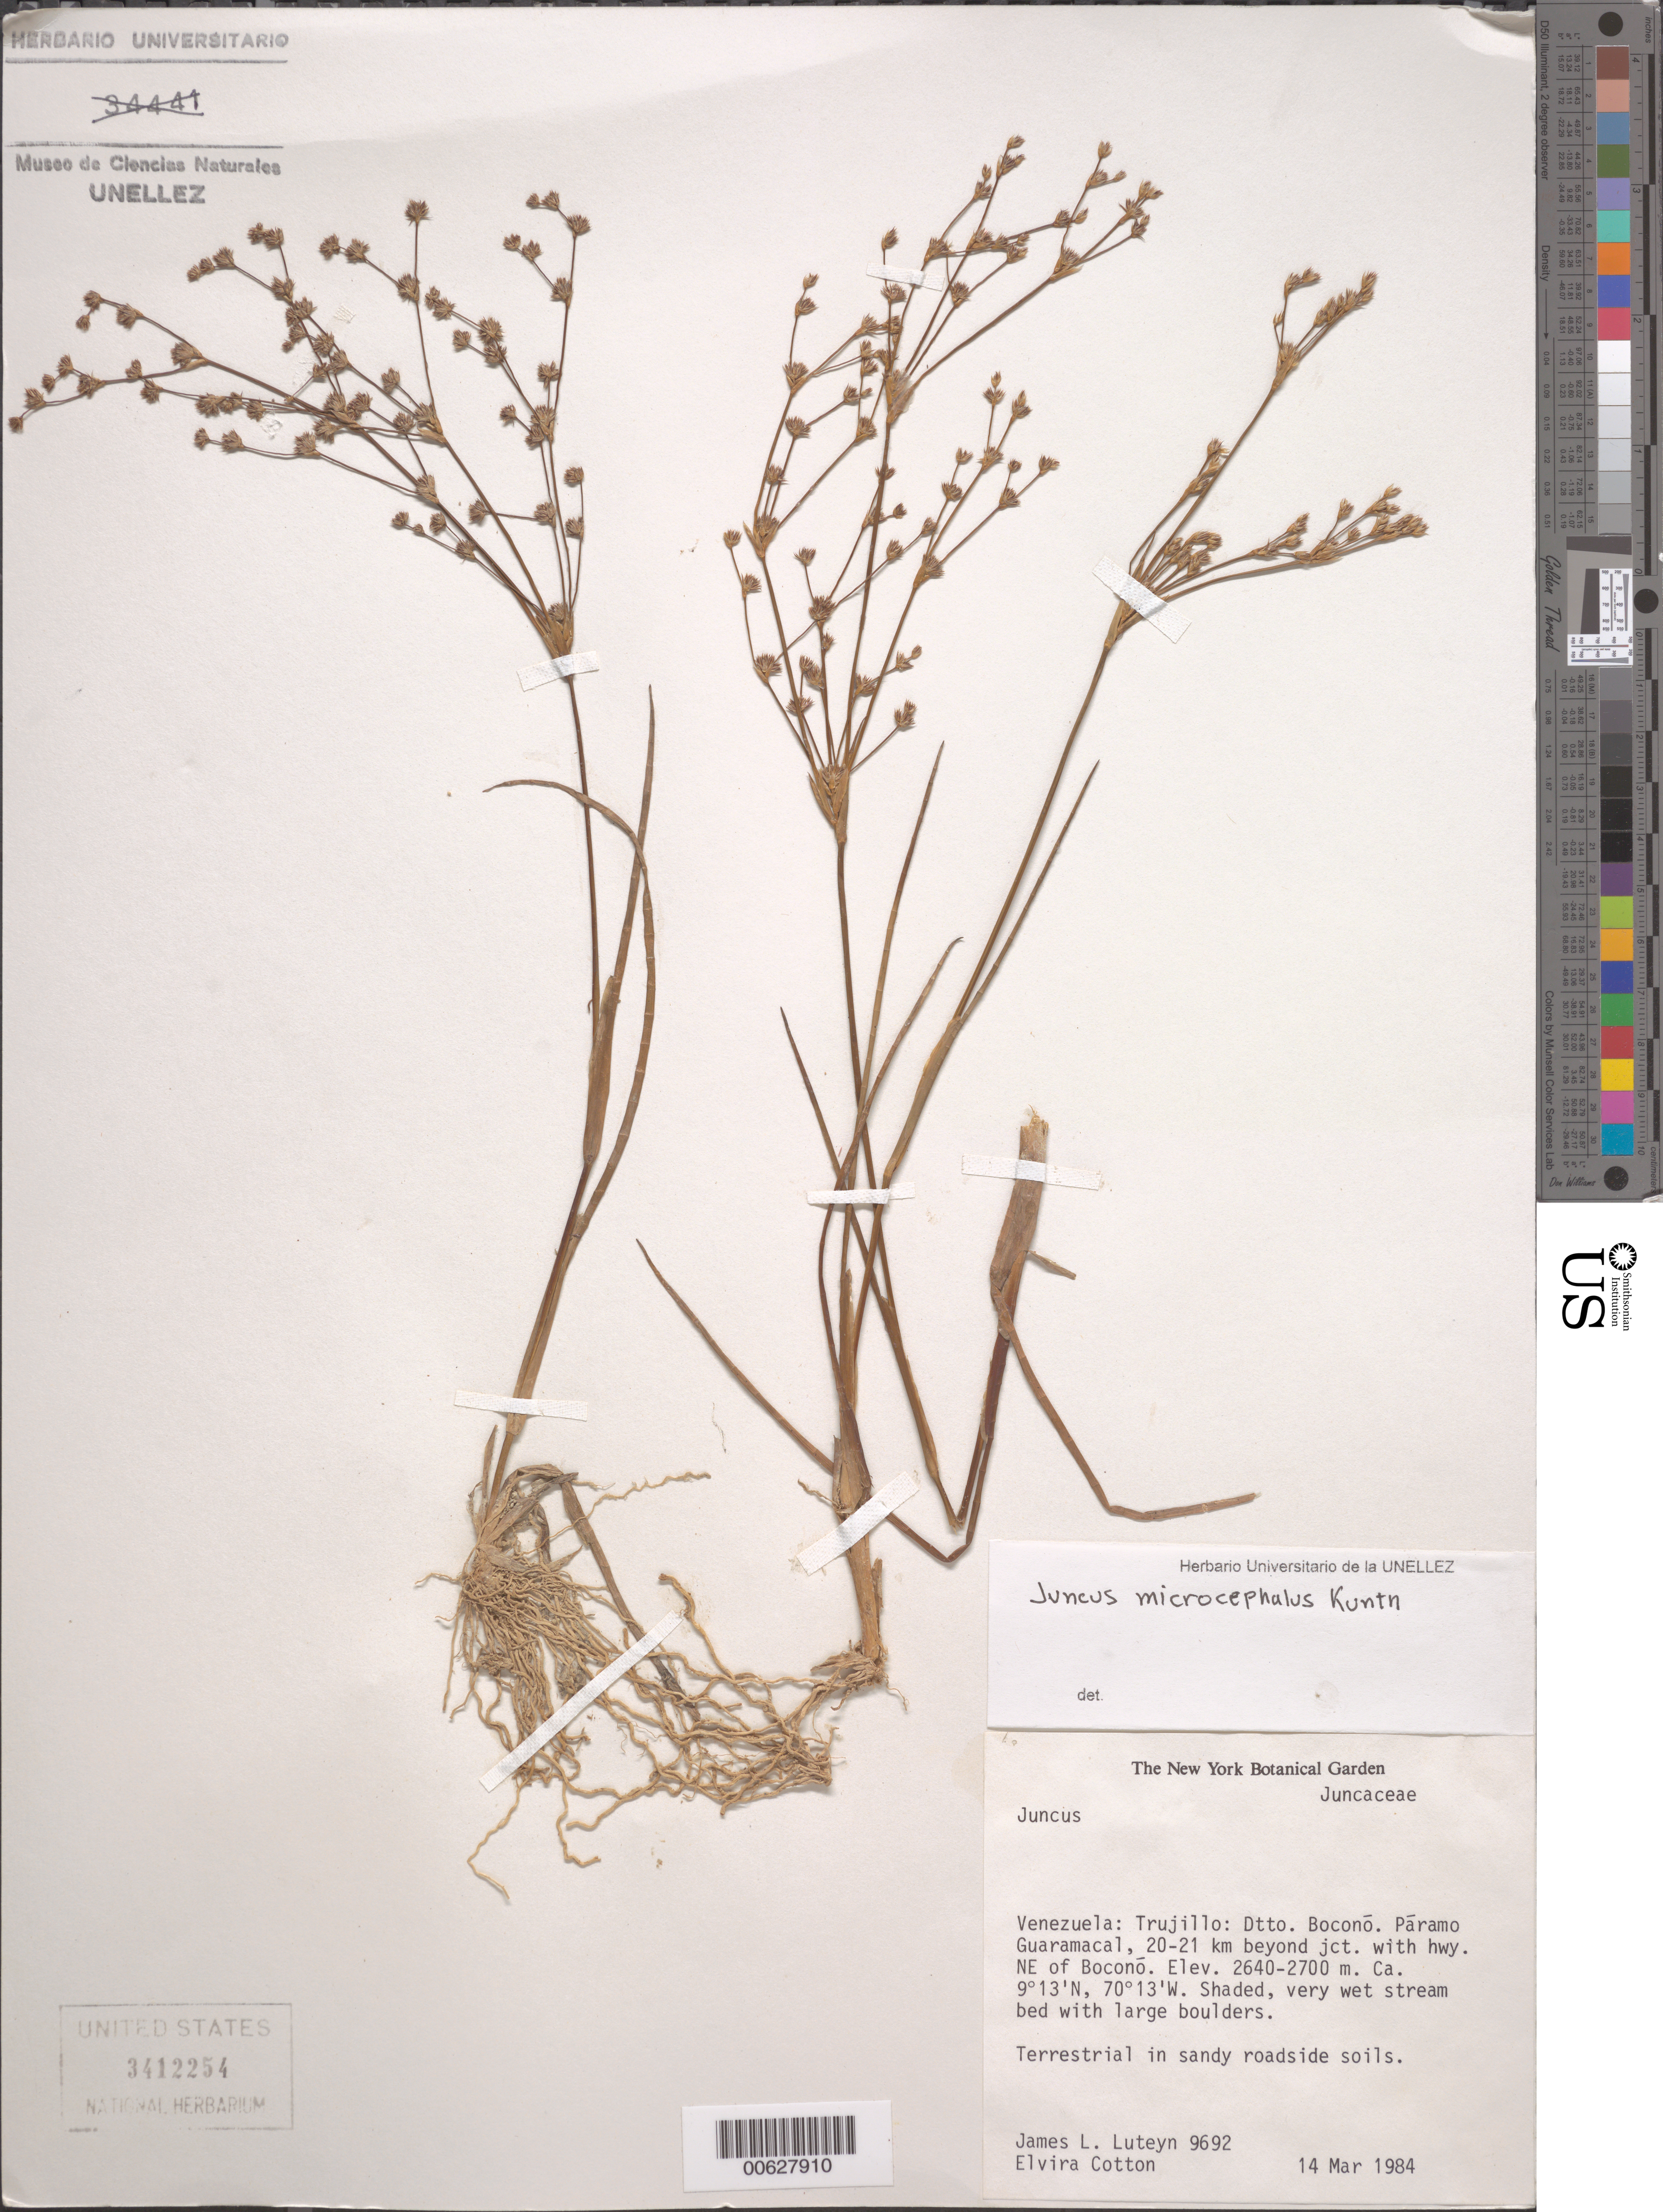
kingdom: Plantae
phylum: Tracheophyta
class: Liliopsida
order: Poales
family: Juncaceae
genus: Juncus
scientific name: Juncus microcephalus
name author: Kunth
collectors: J. L. Luteyn & E. Cotton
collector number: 9692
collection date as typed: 14 Mar 1984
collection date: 1984-03-14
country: Venezuela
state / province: Trujillo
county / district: Boconó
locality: Páramo de Guaramacal, 20-21 km beyond jct with hwy NE of Boconó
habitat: Shaded, very wet stream bed with large boulders. In sandy roadside soils.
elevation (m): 2640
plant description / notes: AAU, MO, NY, PORT, US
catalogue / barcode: US 3412254